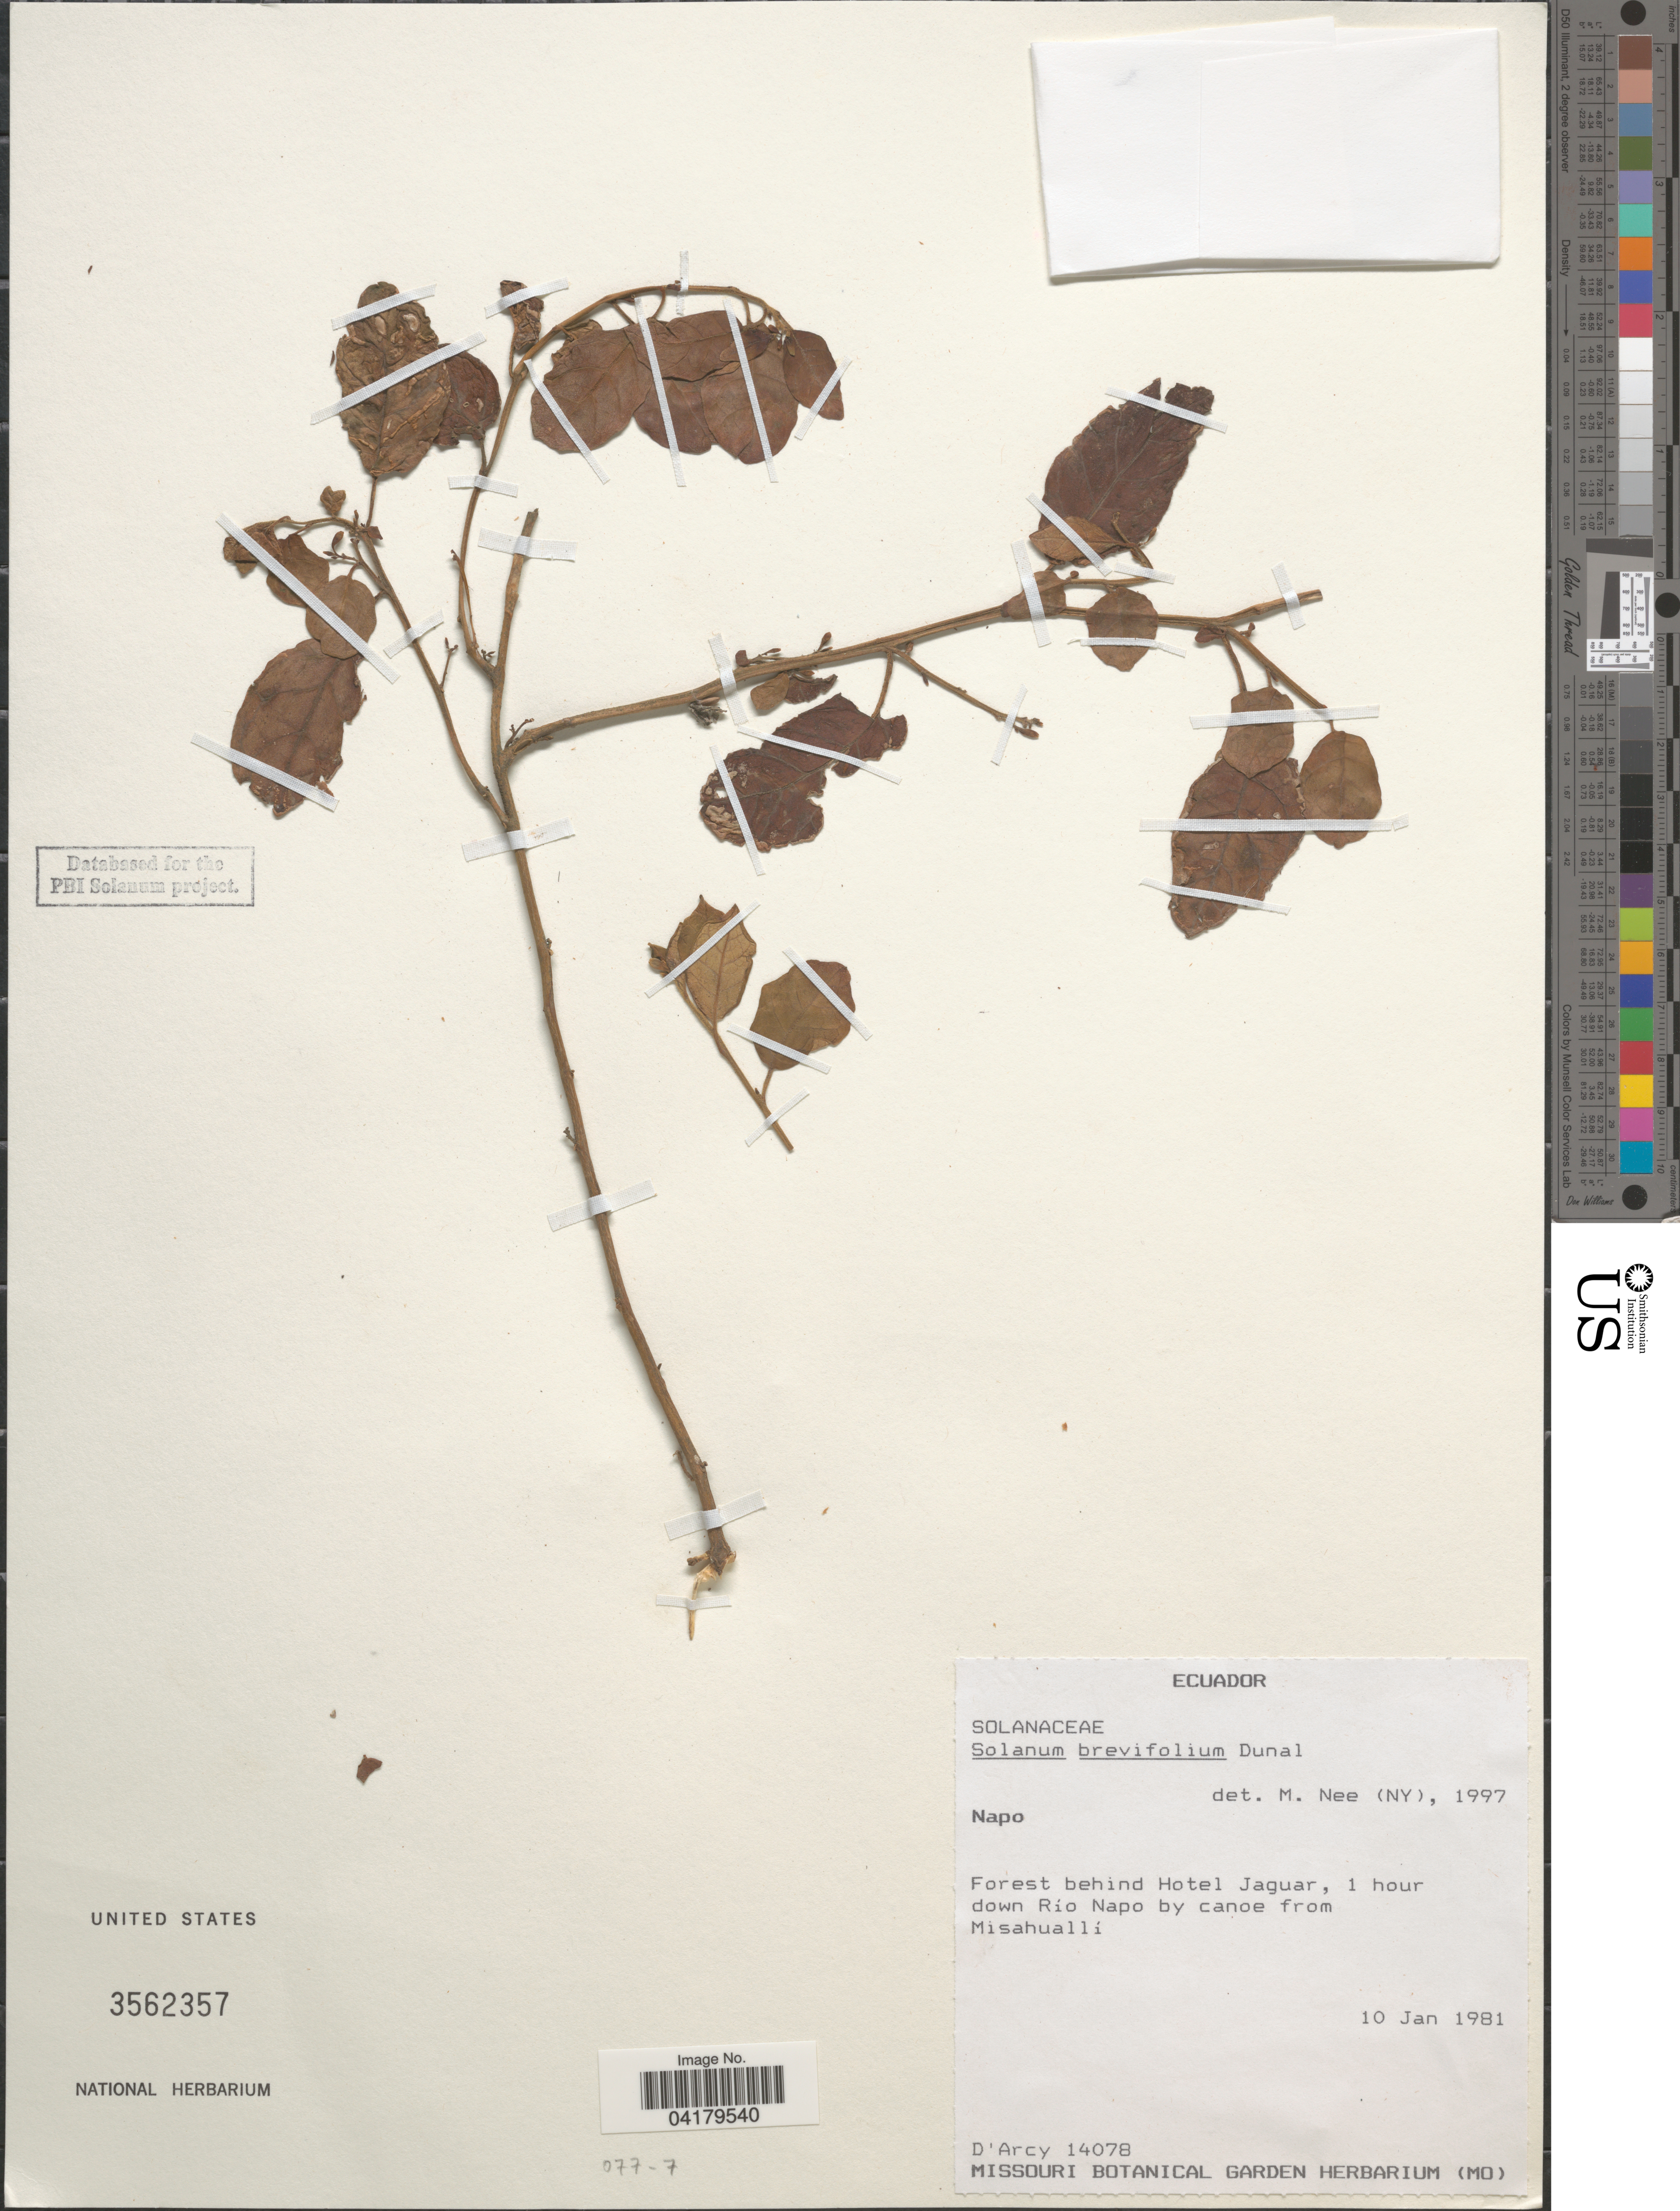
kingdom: Plantae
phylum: Tracheophyta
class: Magnoliopsida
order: Solanales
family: Solanaceae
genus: Solanum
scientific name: Solanum brevifolium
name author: Dunal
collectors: D'arcy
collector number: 14078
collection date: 1981-01-10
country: Ecuador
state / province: Napo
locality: Forest behind Hotel Jaguar, 1 hour down Río Napo by canoe from Misahuallí.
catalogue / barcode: US 3562357